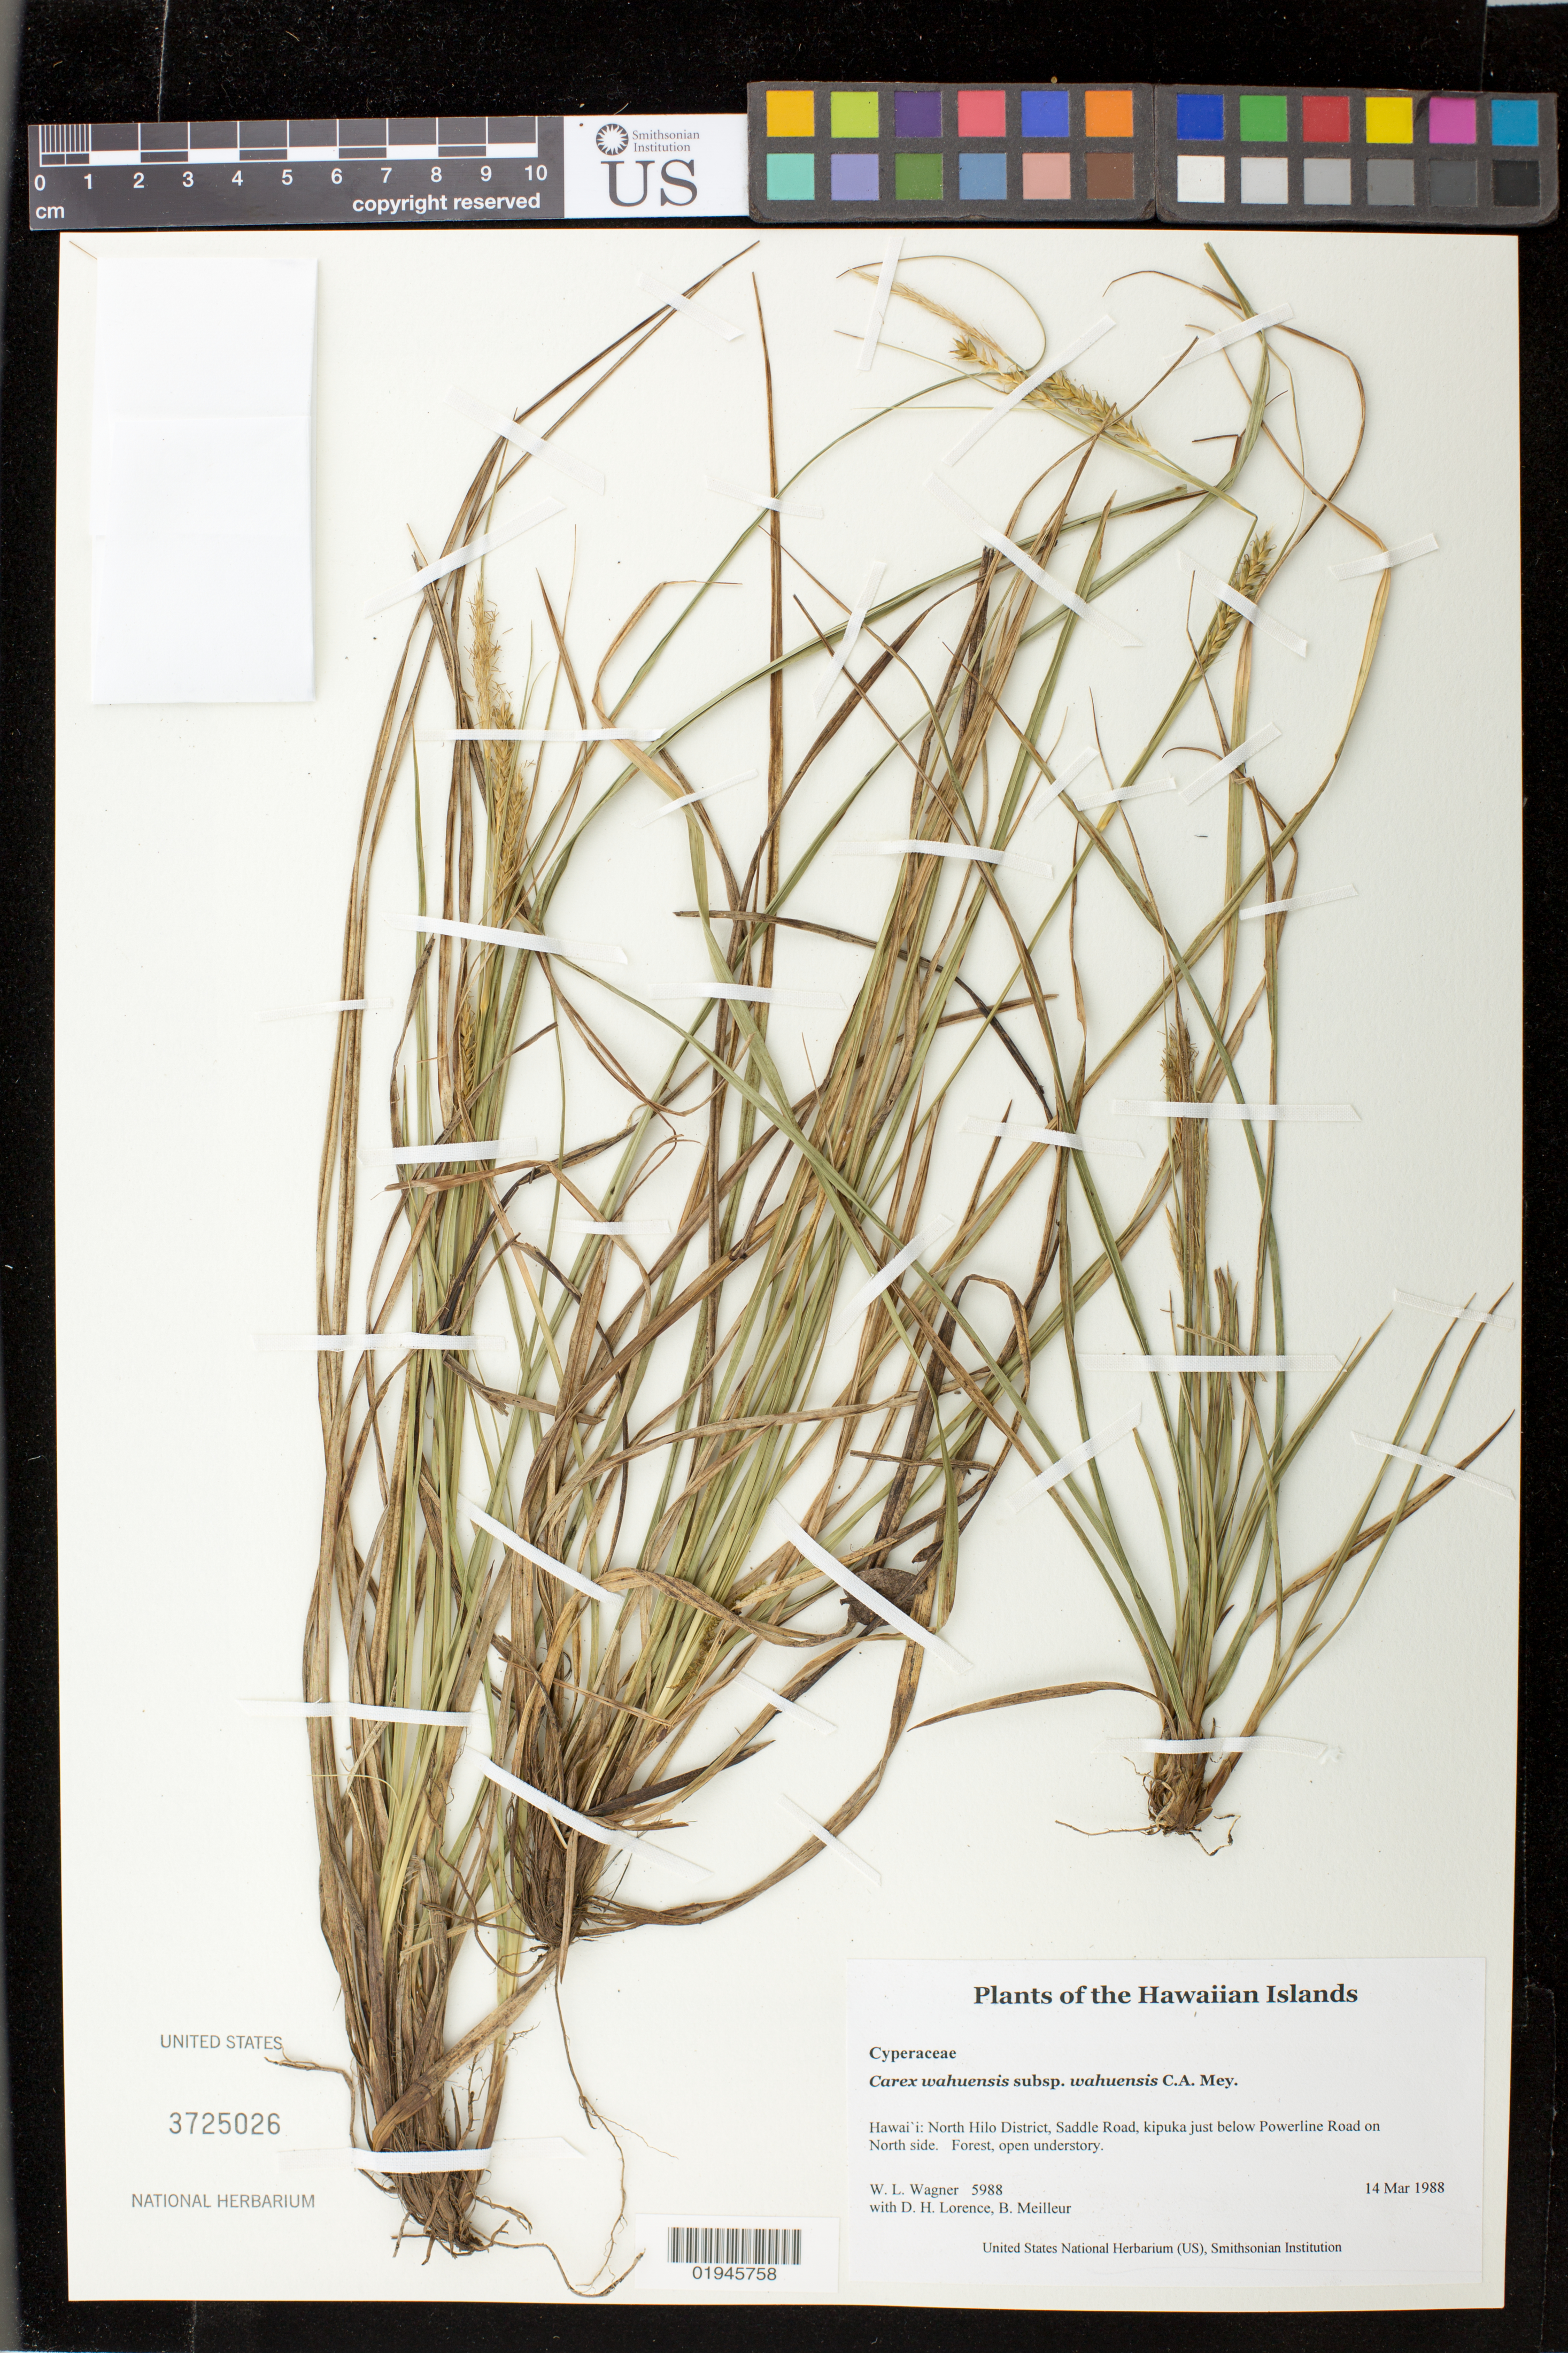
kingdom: Plantae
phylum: Tracheophyta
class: Liliopsida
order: Poales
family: Cyperaceae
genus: Carex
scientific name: Carex wahuensis subsp. wahuensis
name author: C.A. Mey.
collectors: W. L. Wagner, D. Lorence & B. Meilleur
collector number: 5988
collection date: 1988-03-14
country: United States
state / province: Hawaii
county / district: Hawaii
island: Hawaii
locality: North Hilo District, Saddle Road, kipuka just below Powerline Road on North side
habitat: Forest, open understory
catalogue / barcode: US 3725026